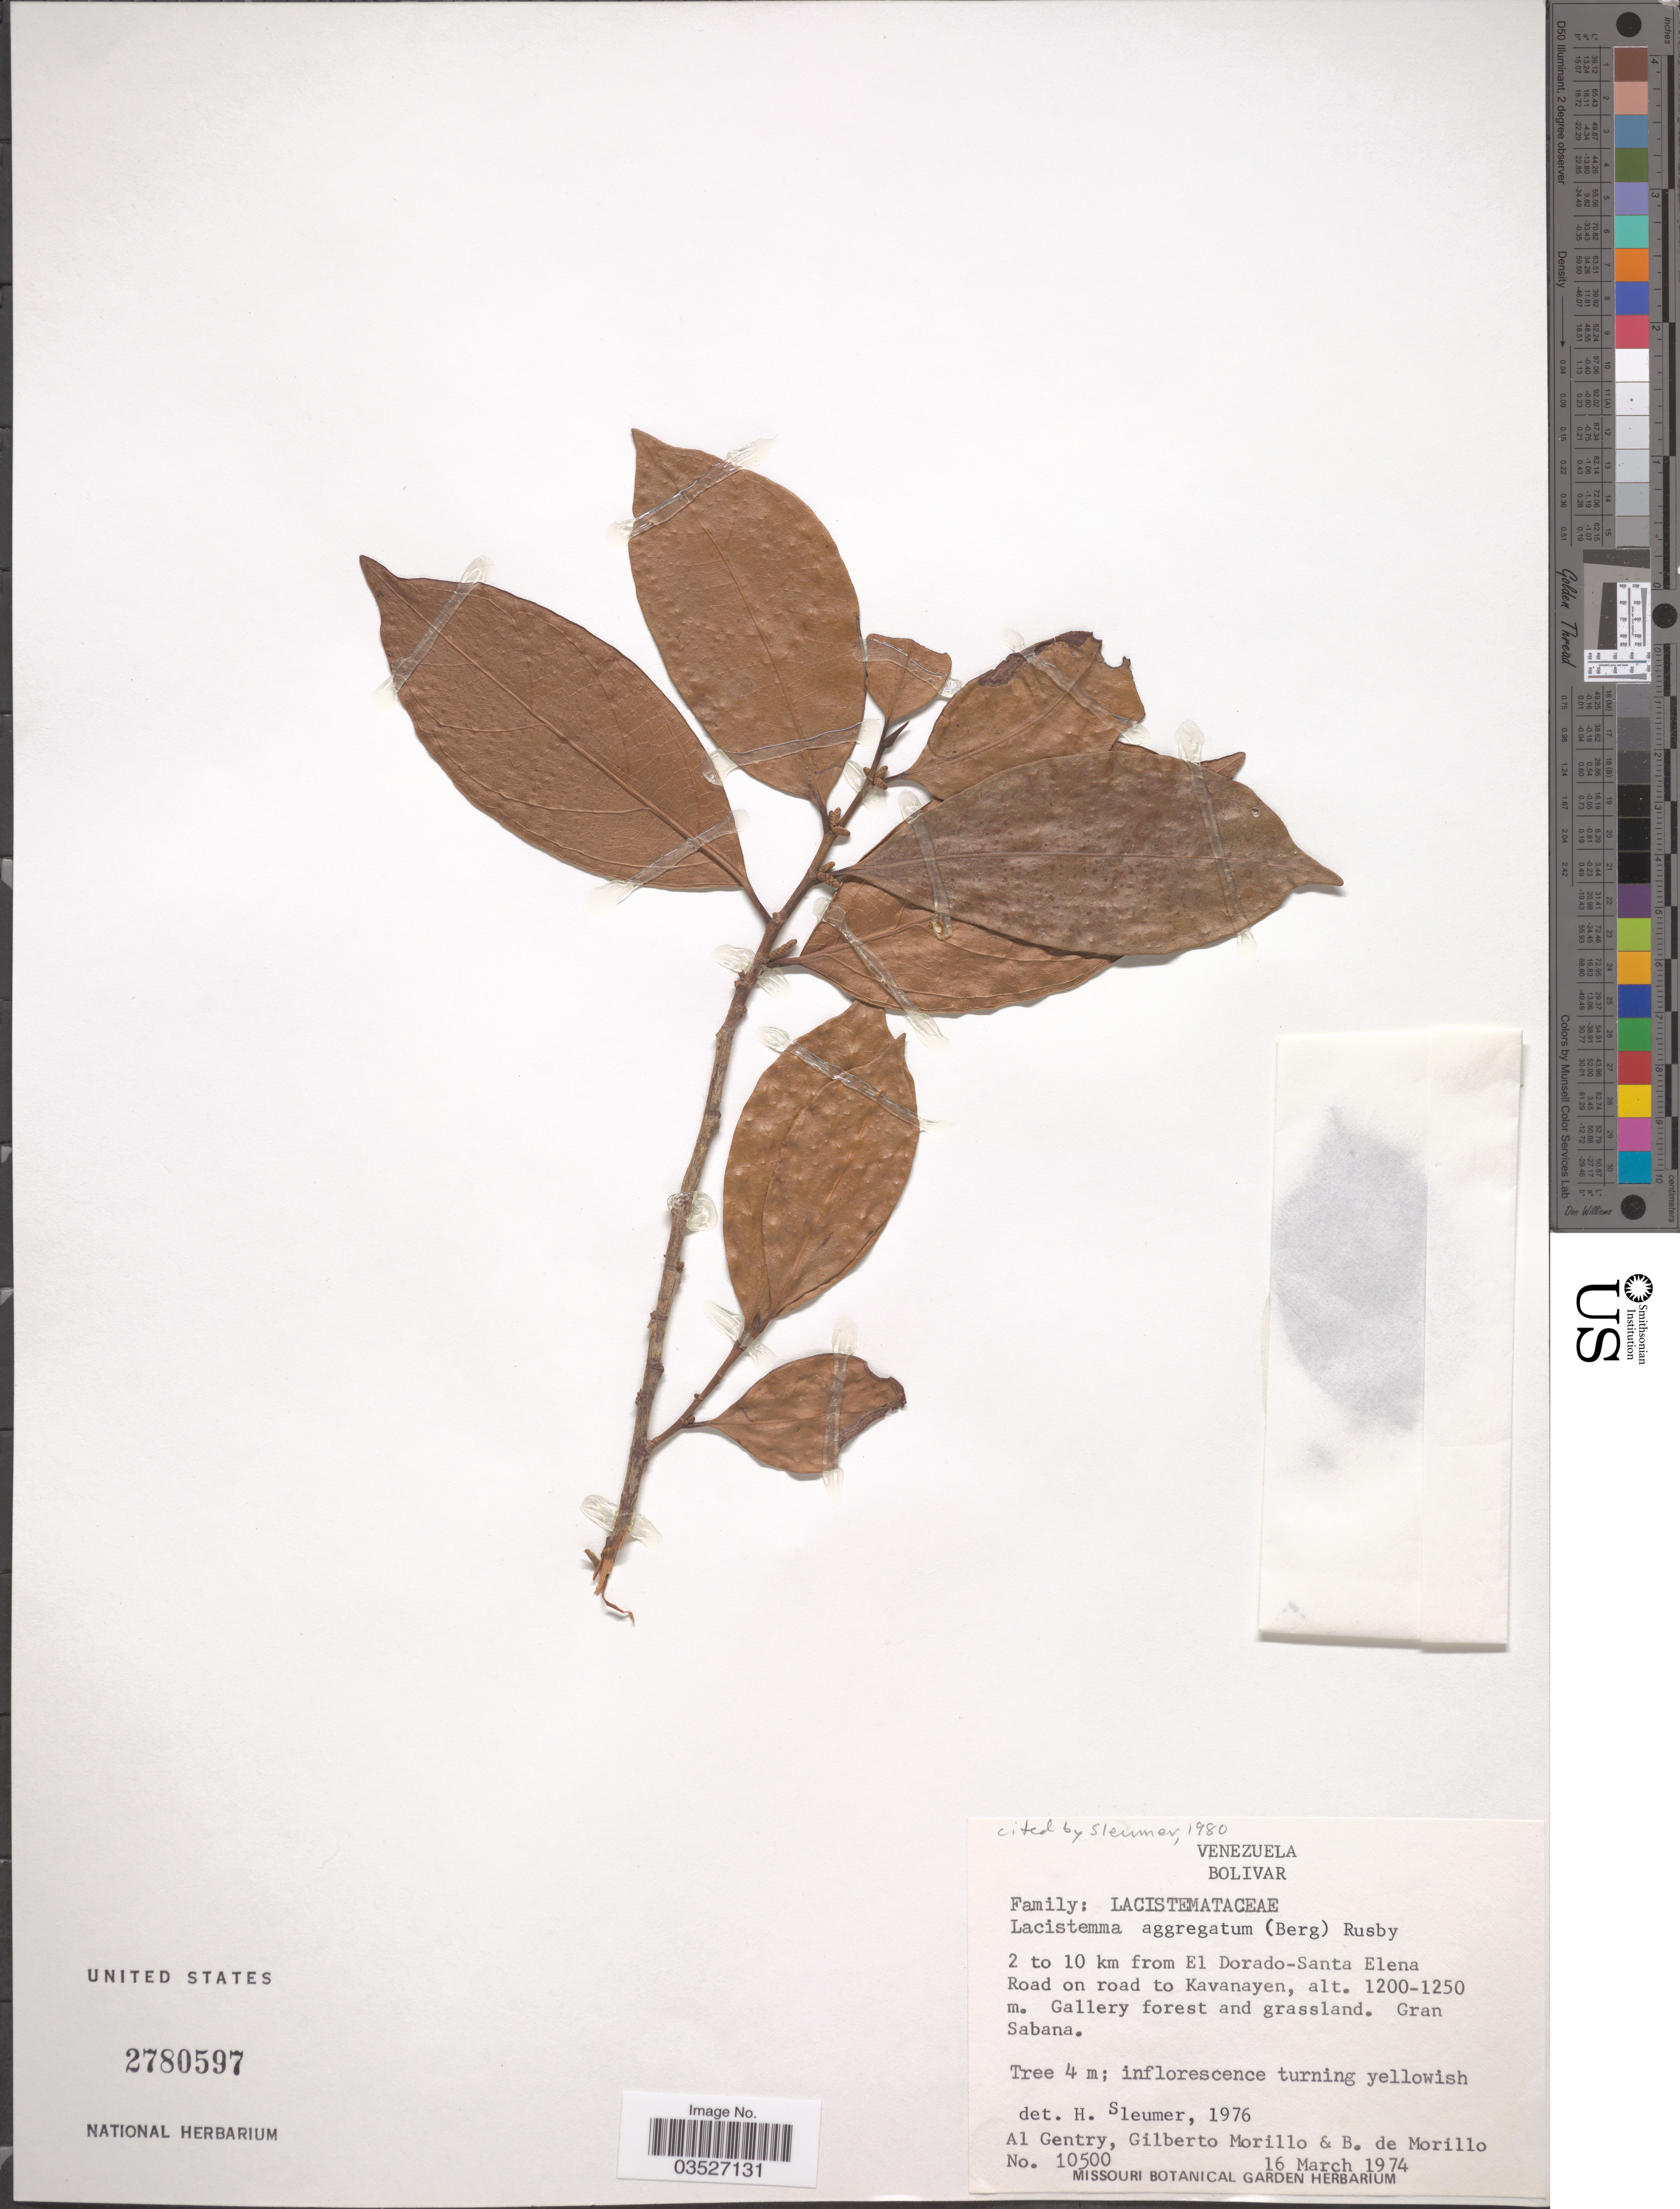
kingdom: Plantae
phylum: Tracheophyta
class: Magnoliopsida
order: Malpighiales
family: Lacistemataceae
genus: Lacistema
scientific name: Lacistema aggregatum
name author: (P.J. Bergius) Rusby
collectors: A. H. Gentry, G. N. Morillo & B. Morillo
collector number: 10500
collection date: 1974-03-16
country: Venezuela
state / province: Bolivar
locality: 2 to 10 km from El Dorado-Santa Elena Road on road to Kavanayen.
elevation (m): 1200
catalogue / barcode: US 2780597